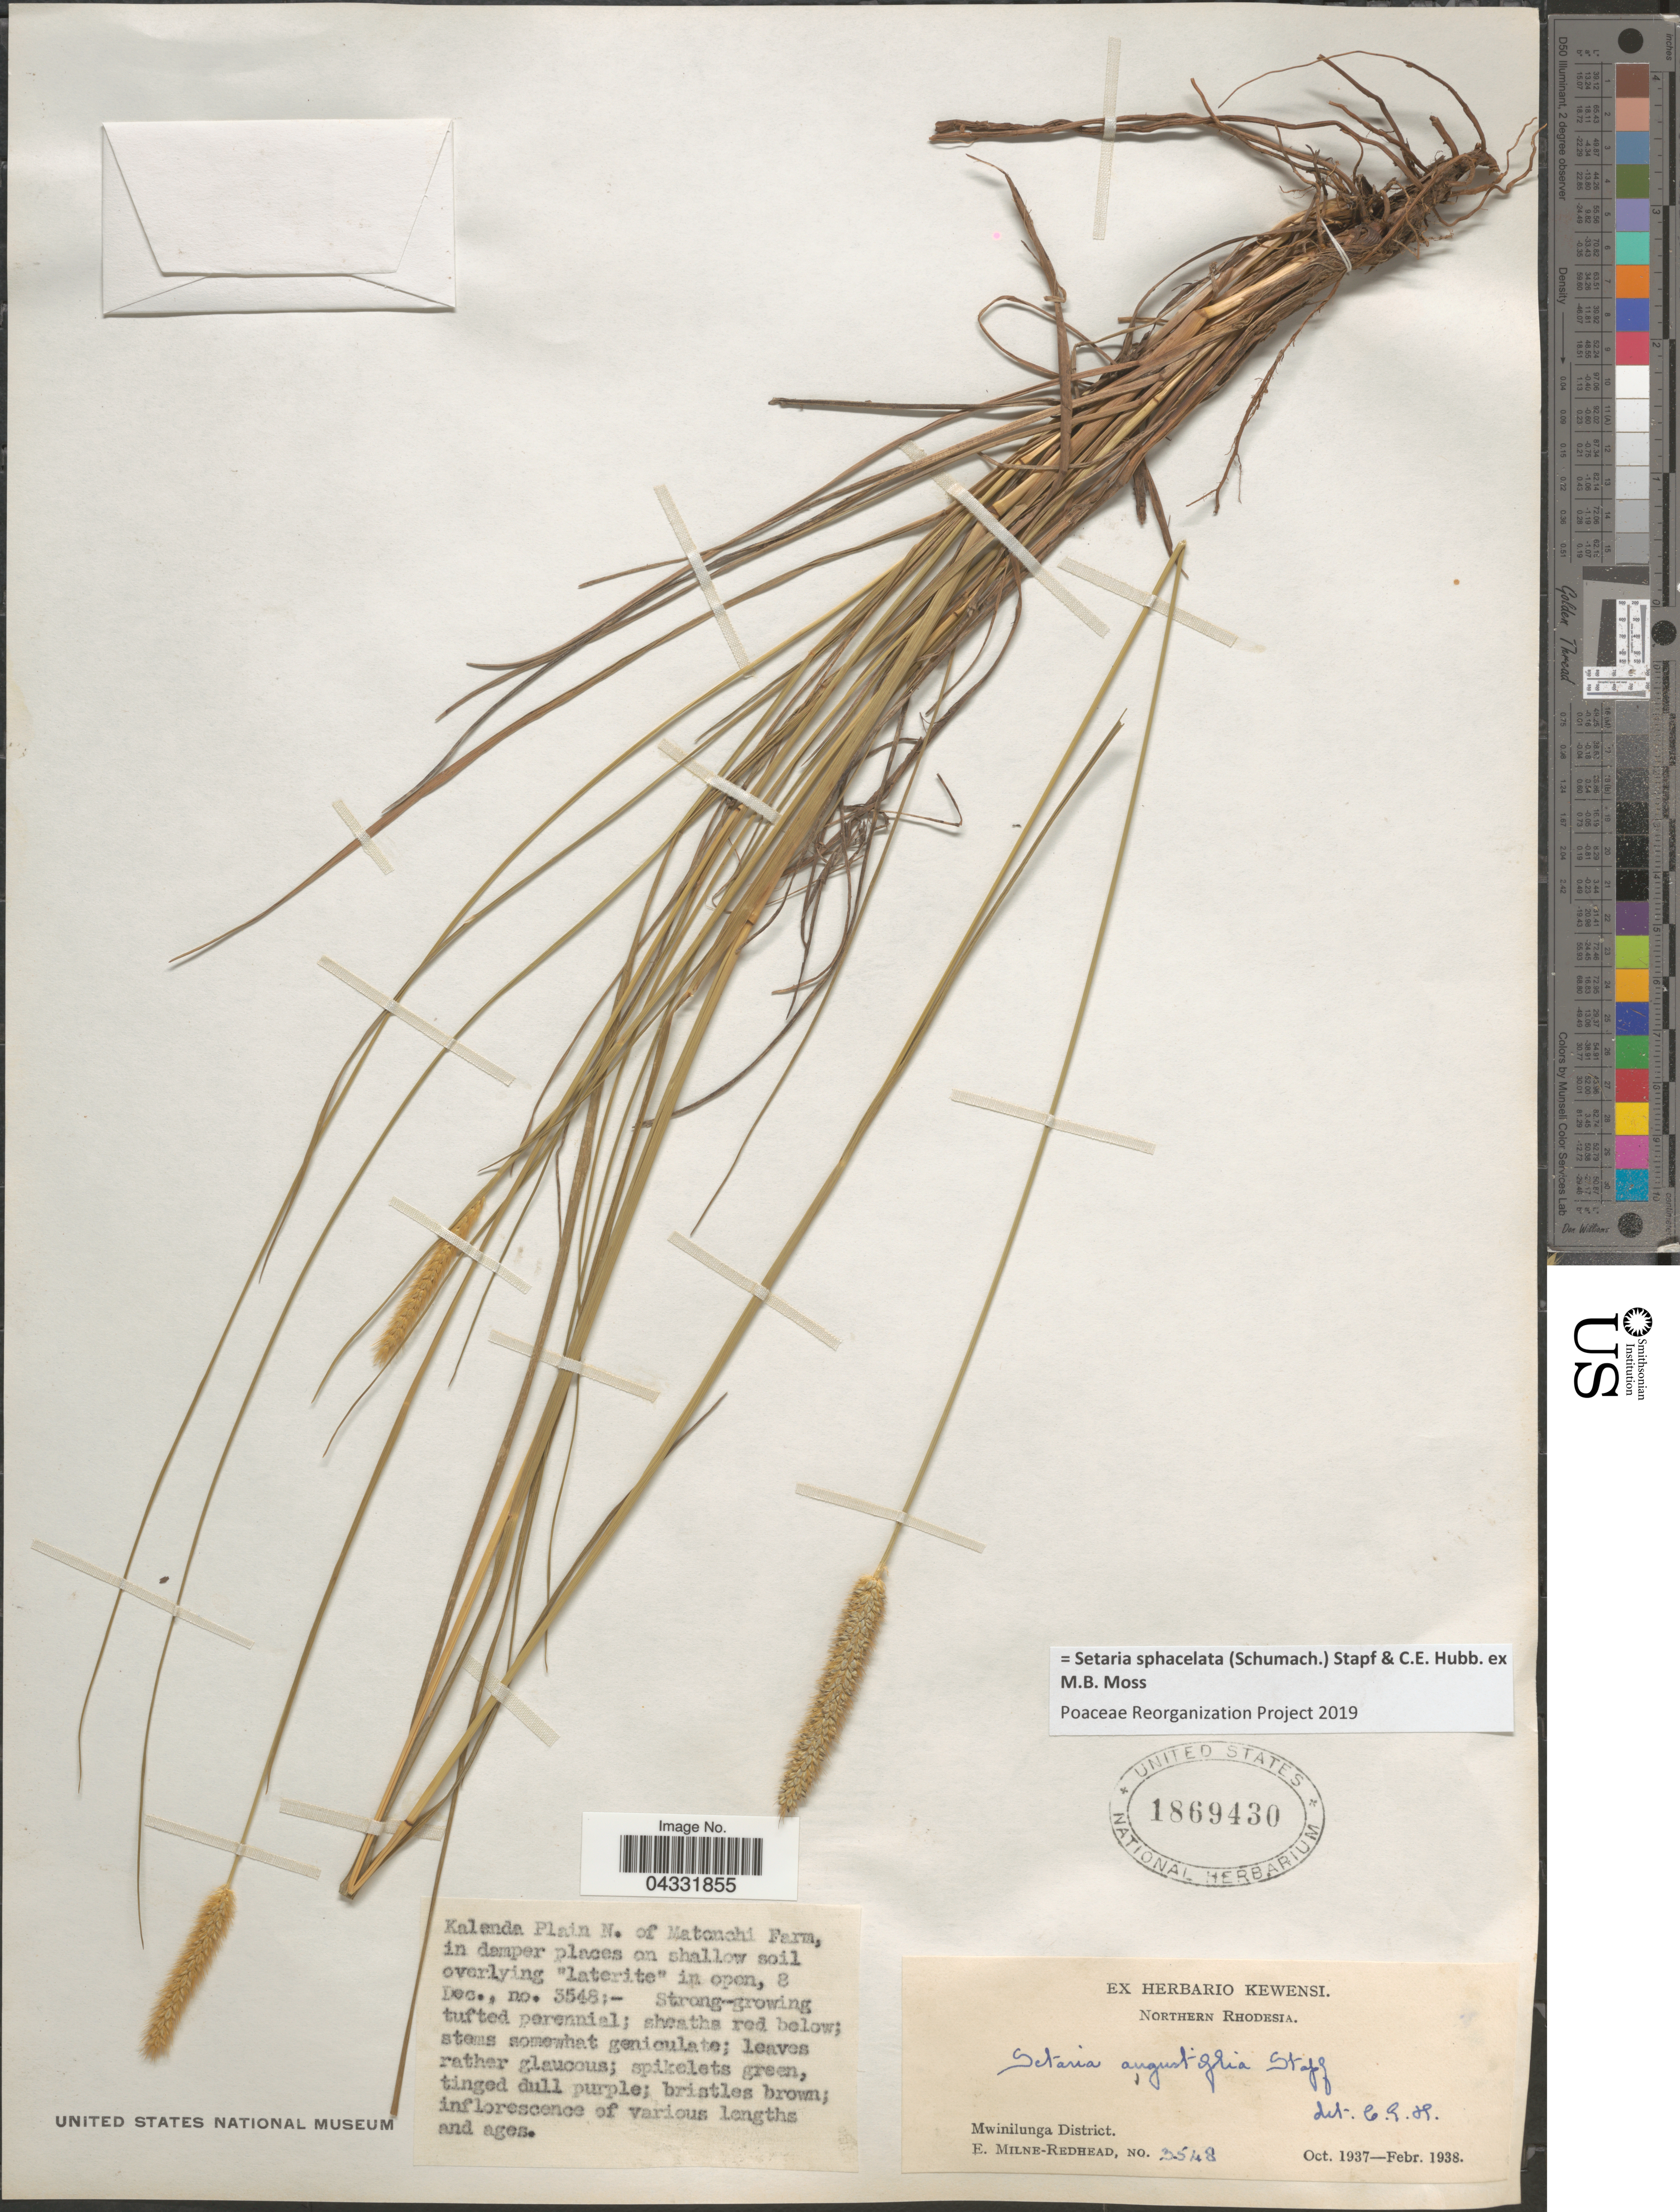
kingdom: Plantae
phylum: Tracheophyta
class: Liliopsida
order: Poales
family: Poaceae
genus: Setaria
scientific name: Setaria sphacelata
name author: (Schumach.) Stapf & Hubb. ex Moss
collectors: E. W. Milne-Redhead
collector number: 3548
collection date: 1937-12-08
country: Zambia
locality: Northern Rhodesia. Mwinilunga District. Kalenda Plain N. of Matonchi Farm, in damper places on shallow soil overlying "laterite": in open.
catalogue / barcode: US 1869430